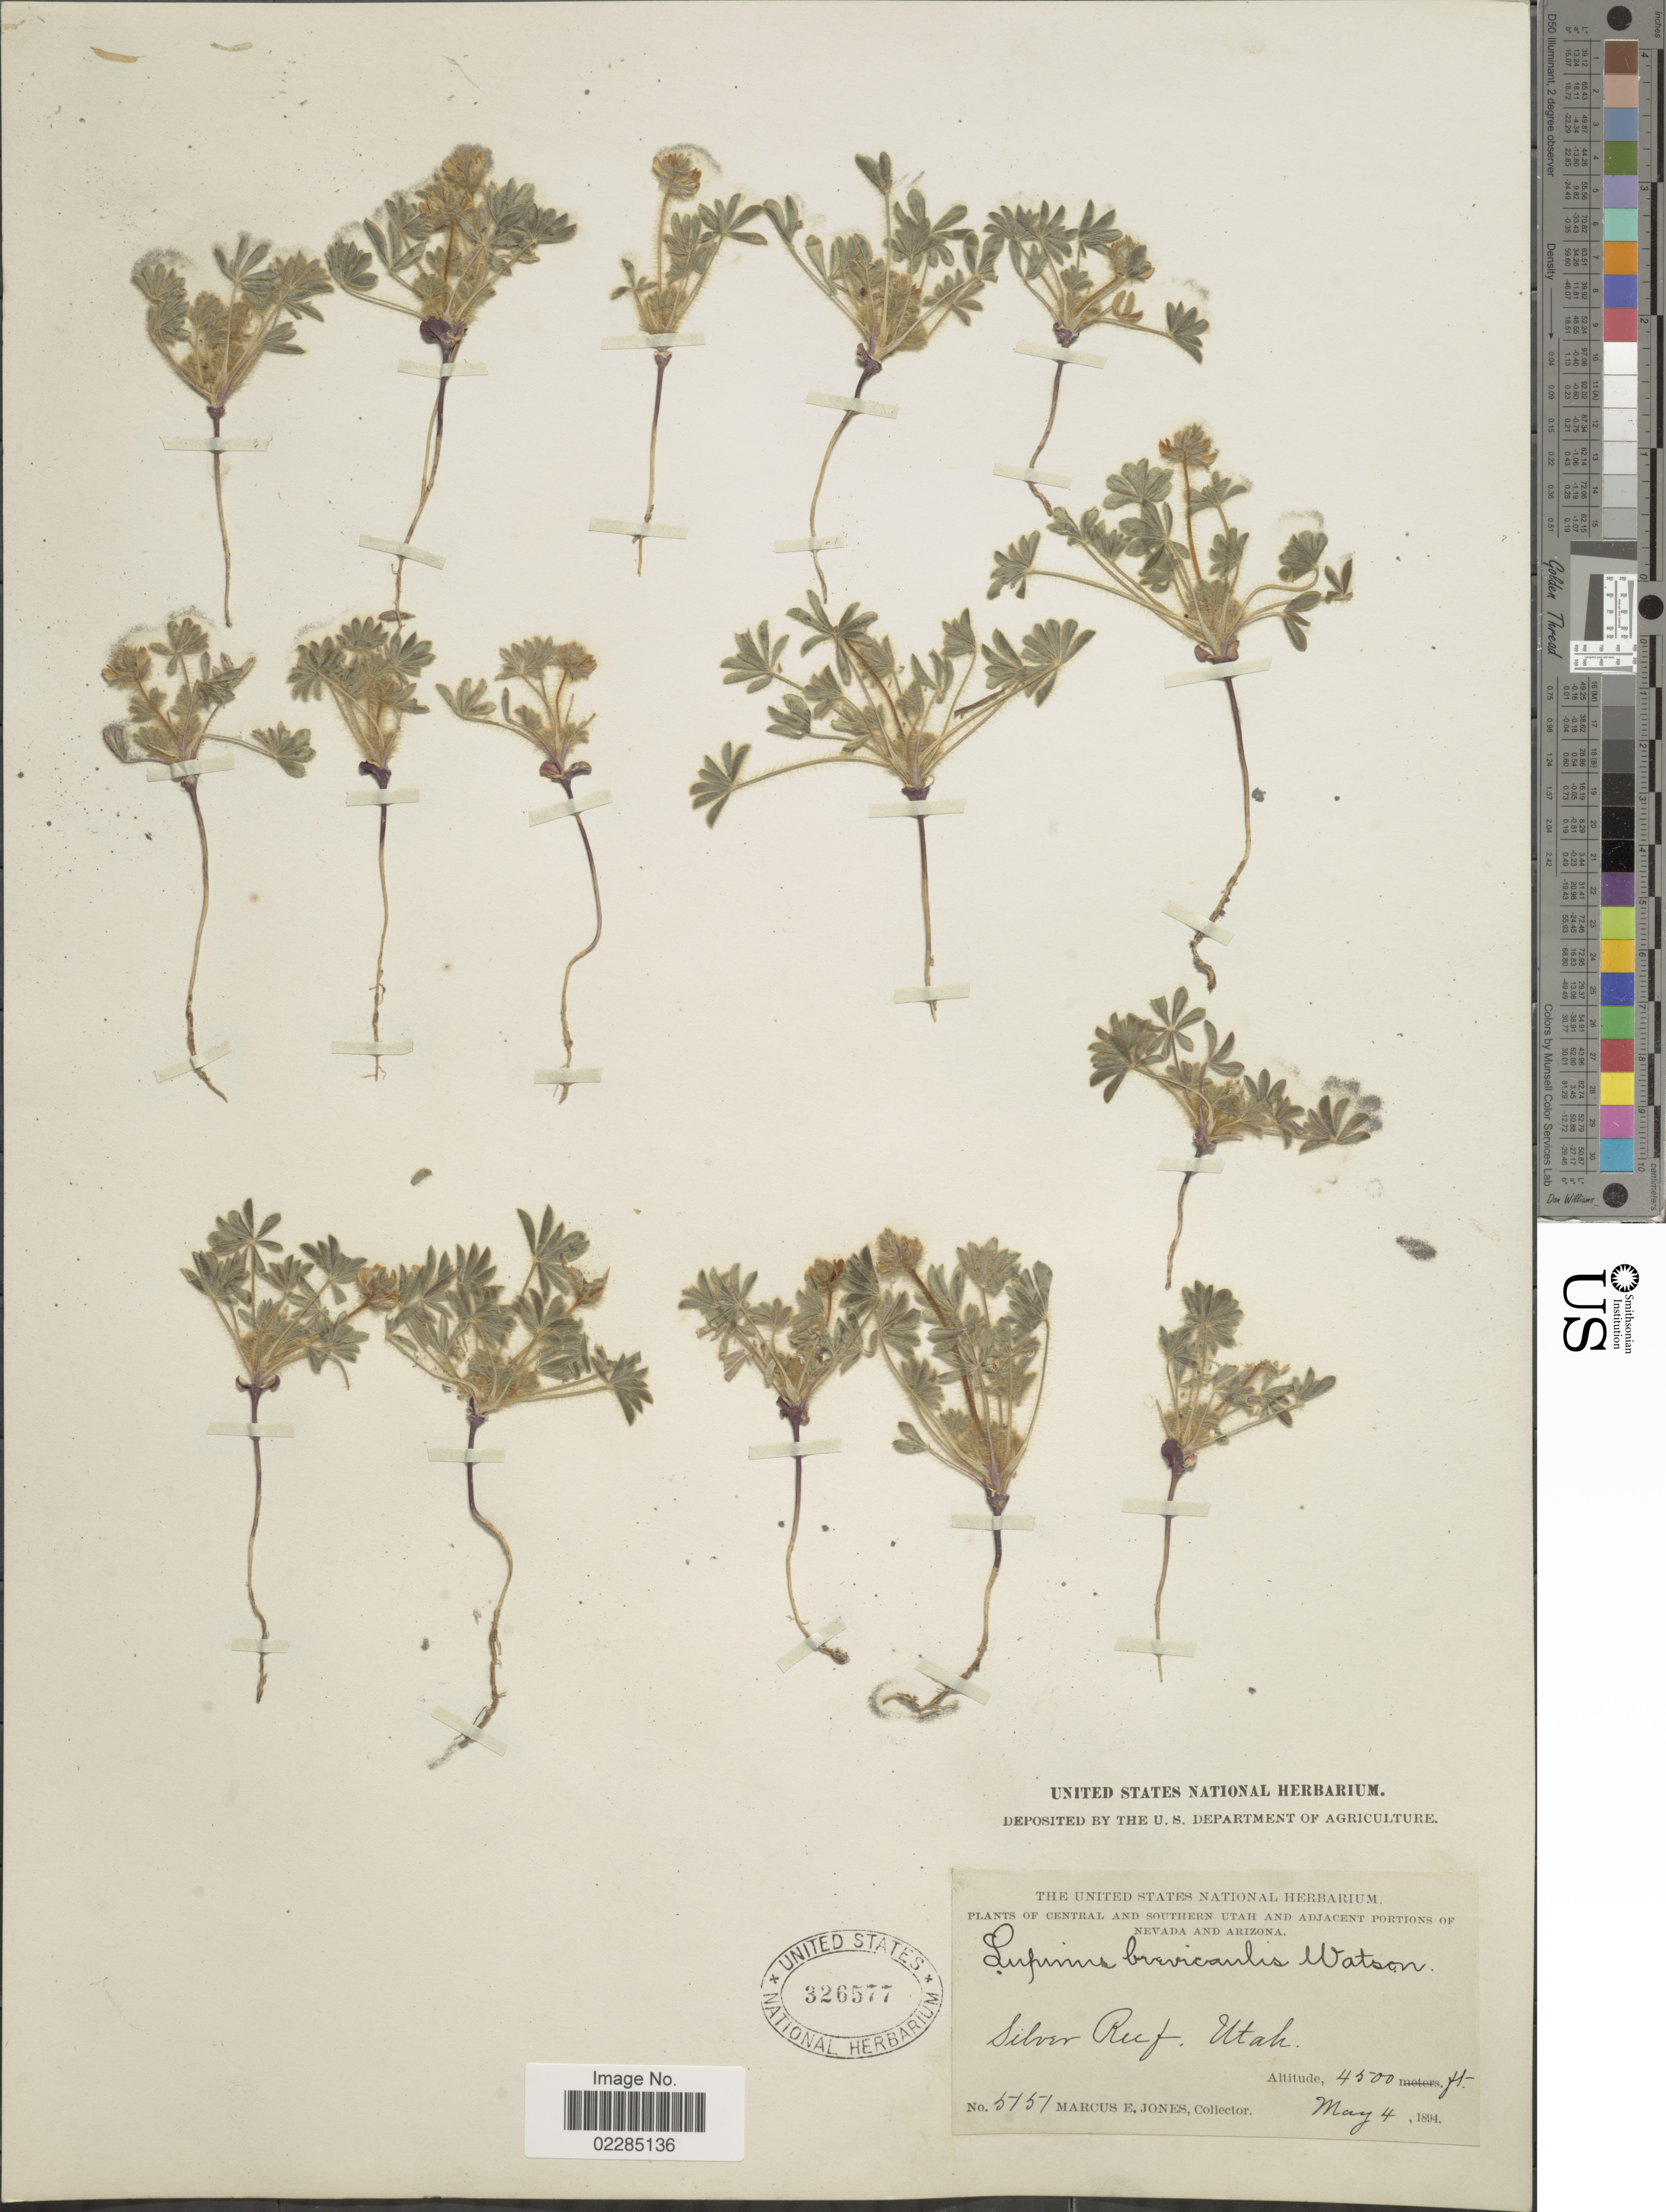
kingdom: Plantae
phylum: Tracheophyta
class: Magnoliopsida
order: Fabales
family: Fabaceae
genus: Lupinus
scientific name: Lupinus dispersus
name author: A. Heller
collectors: M. E. Jones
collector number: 5151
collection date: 1894-05-04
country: United States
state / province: Utah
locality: Central and Southern Utah and adjacent portions of Nevada and Arizona. Silver Reef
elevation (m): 1372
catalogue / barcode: US 326577